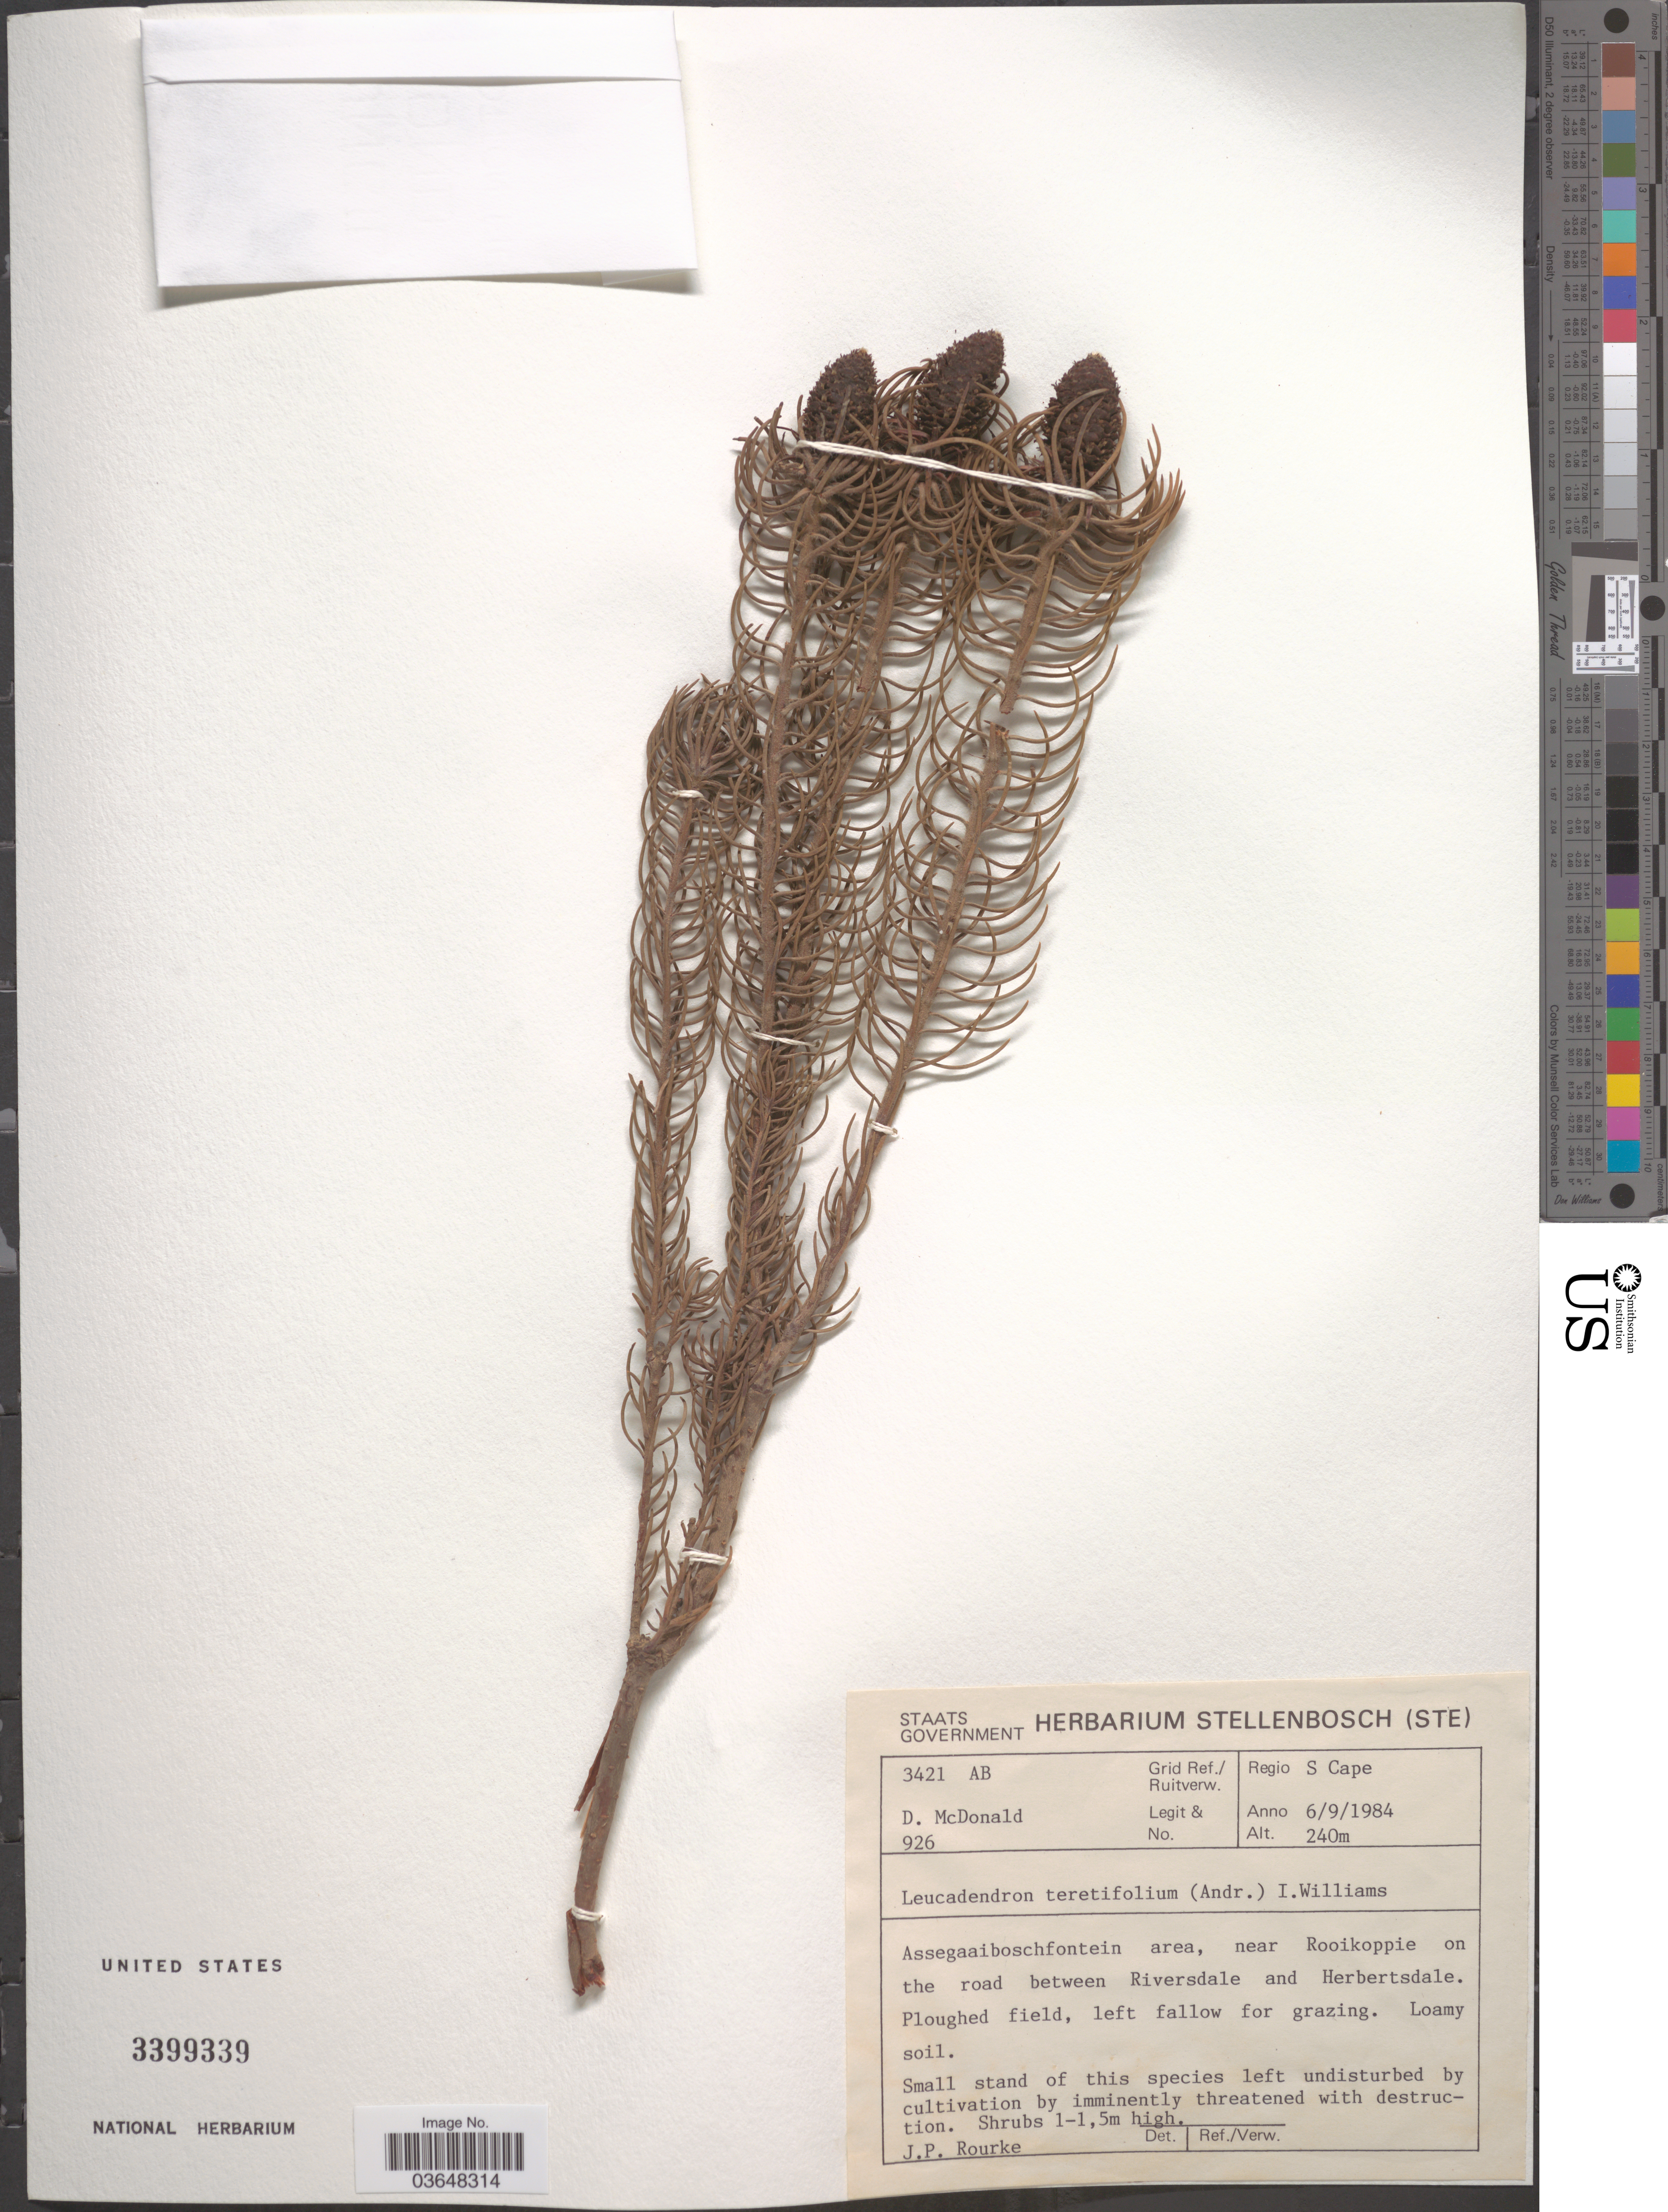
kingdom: Plantae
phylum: Tracheophyta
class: Magnoliopsida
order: Proteales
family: Proteaceae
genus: Leucadendron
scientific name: Leucadendron teretifolium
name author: I.A. Williams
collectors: D. McDonald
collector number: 926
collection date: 1984-09-06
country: South Africa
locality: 3421 AB Grid Ref./Ruitverw., Regio S Cape. Assegaaiboschfontein area, near Rooikoppie on the road between Riversdale and Herbertsdale.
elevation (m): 240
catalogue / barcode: US 3399339